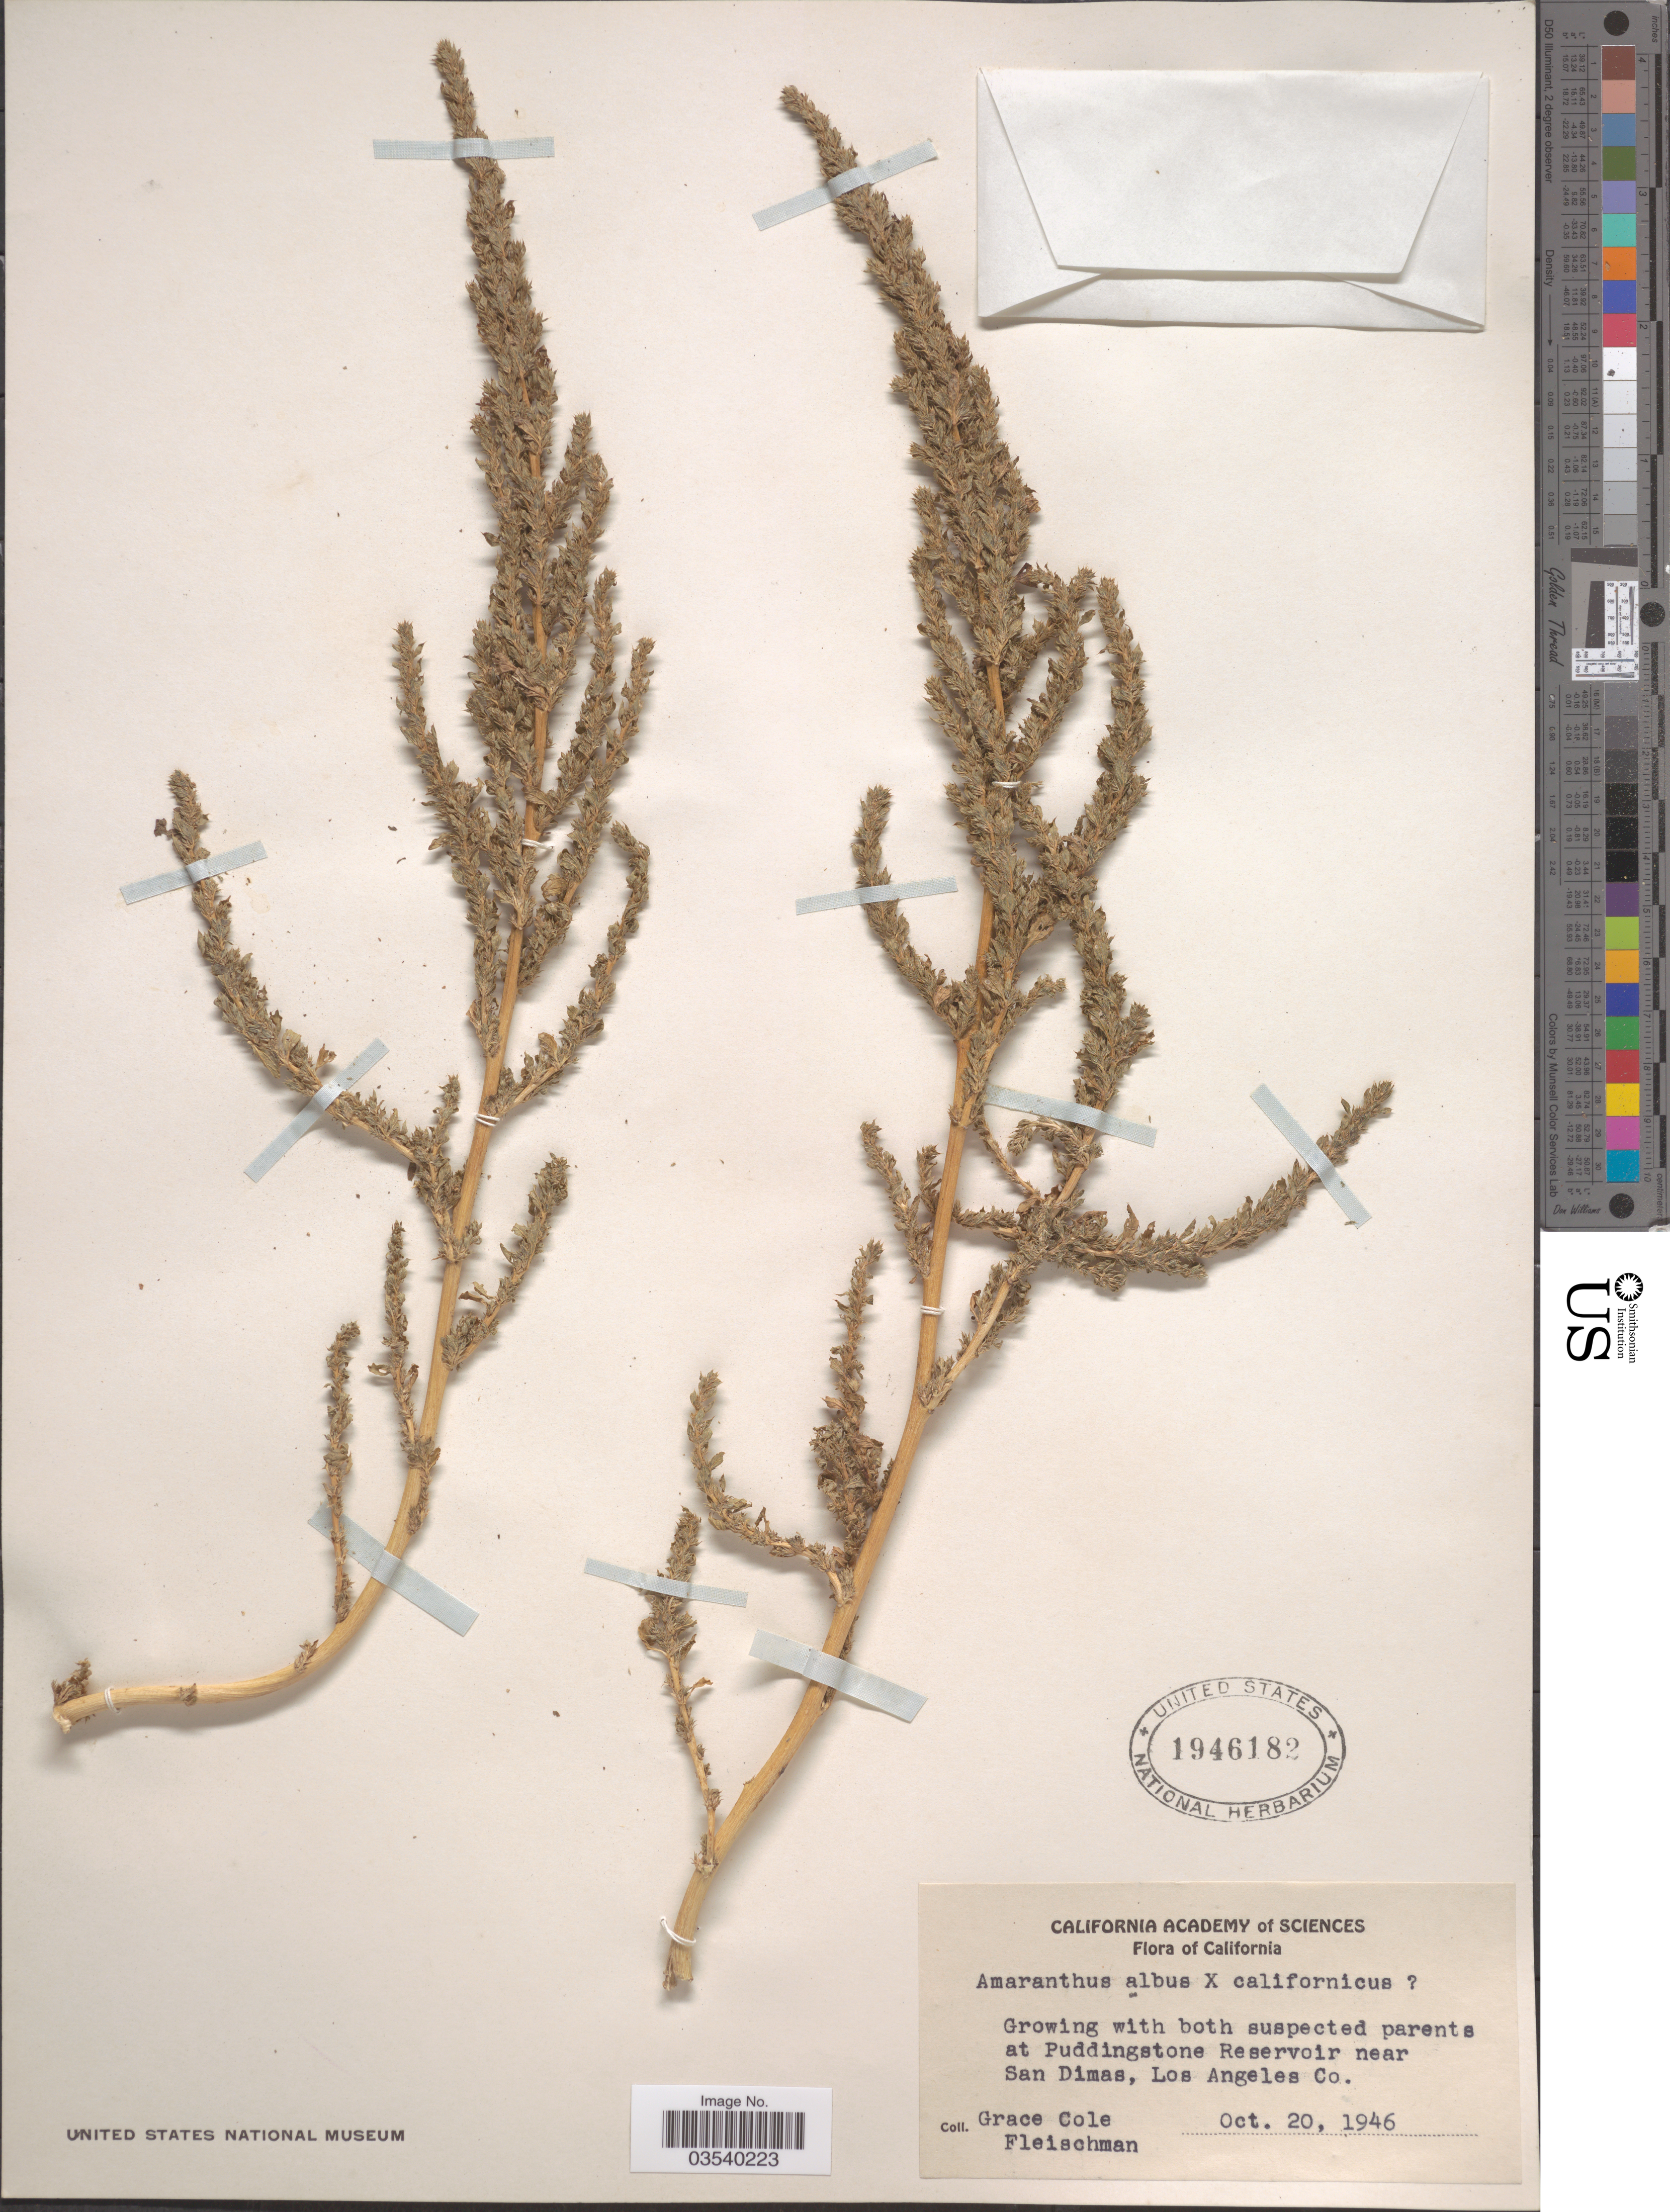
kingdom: Plantae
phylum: Tracheophyta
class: Magnoliopsida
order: Caryophyllales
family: Amaranthaceae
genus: Amaranthus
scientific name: Amaranthus californicus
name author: (Moq.) S. Watson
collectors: G. Cole & Fleischman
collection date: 1946-10-20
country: United States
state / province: California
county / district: Los Angeles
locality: At Puddingstone Reservoir near San Dimas, Los Angeles Co.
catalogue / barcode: US 1946182